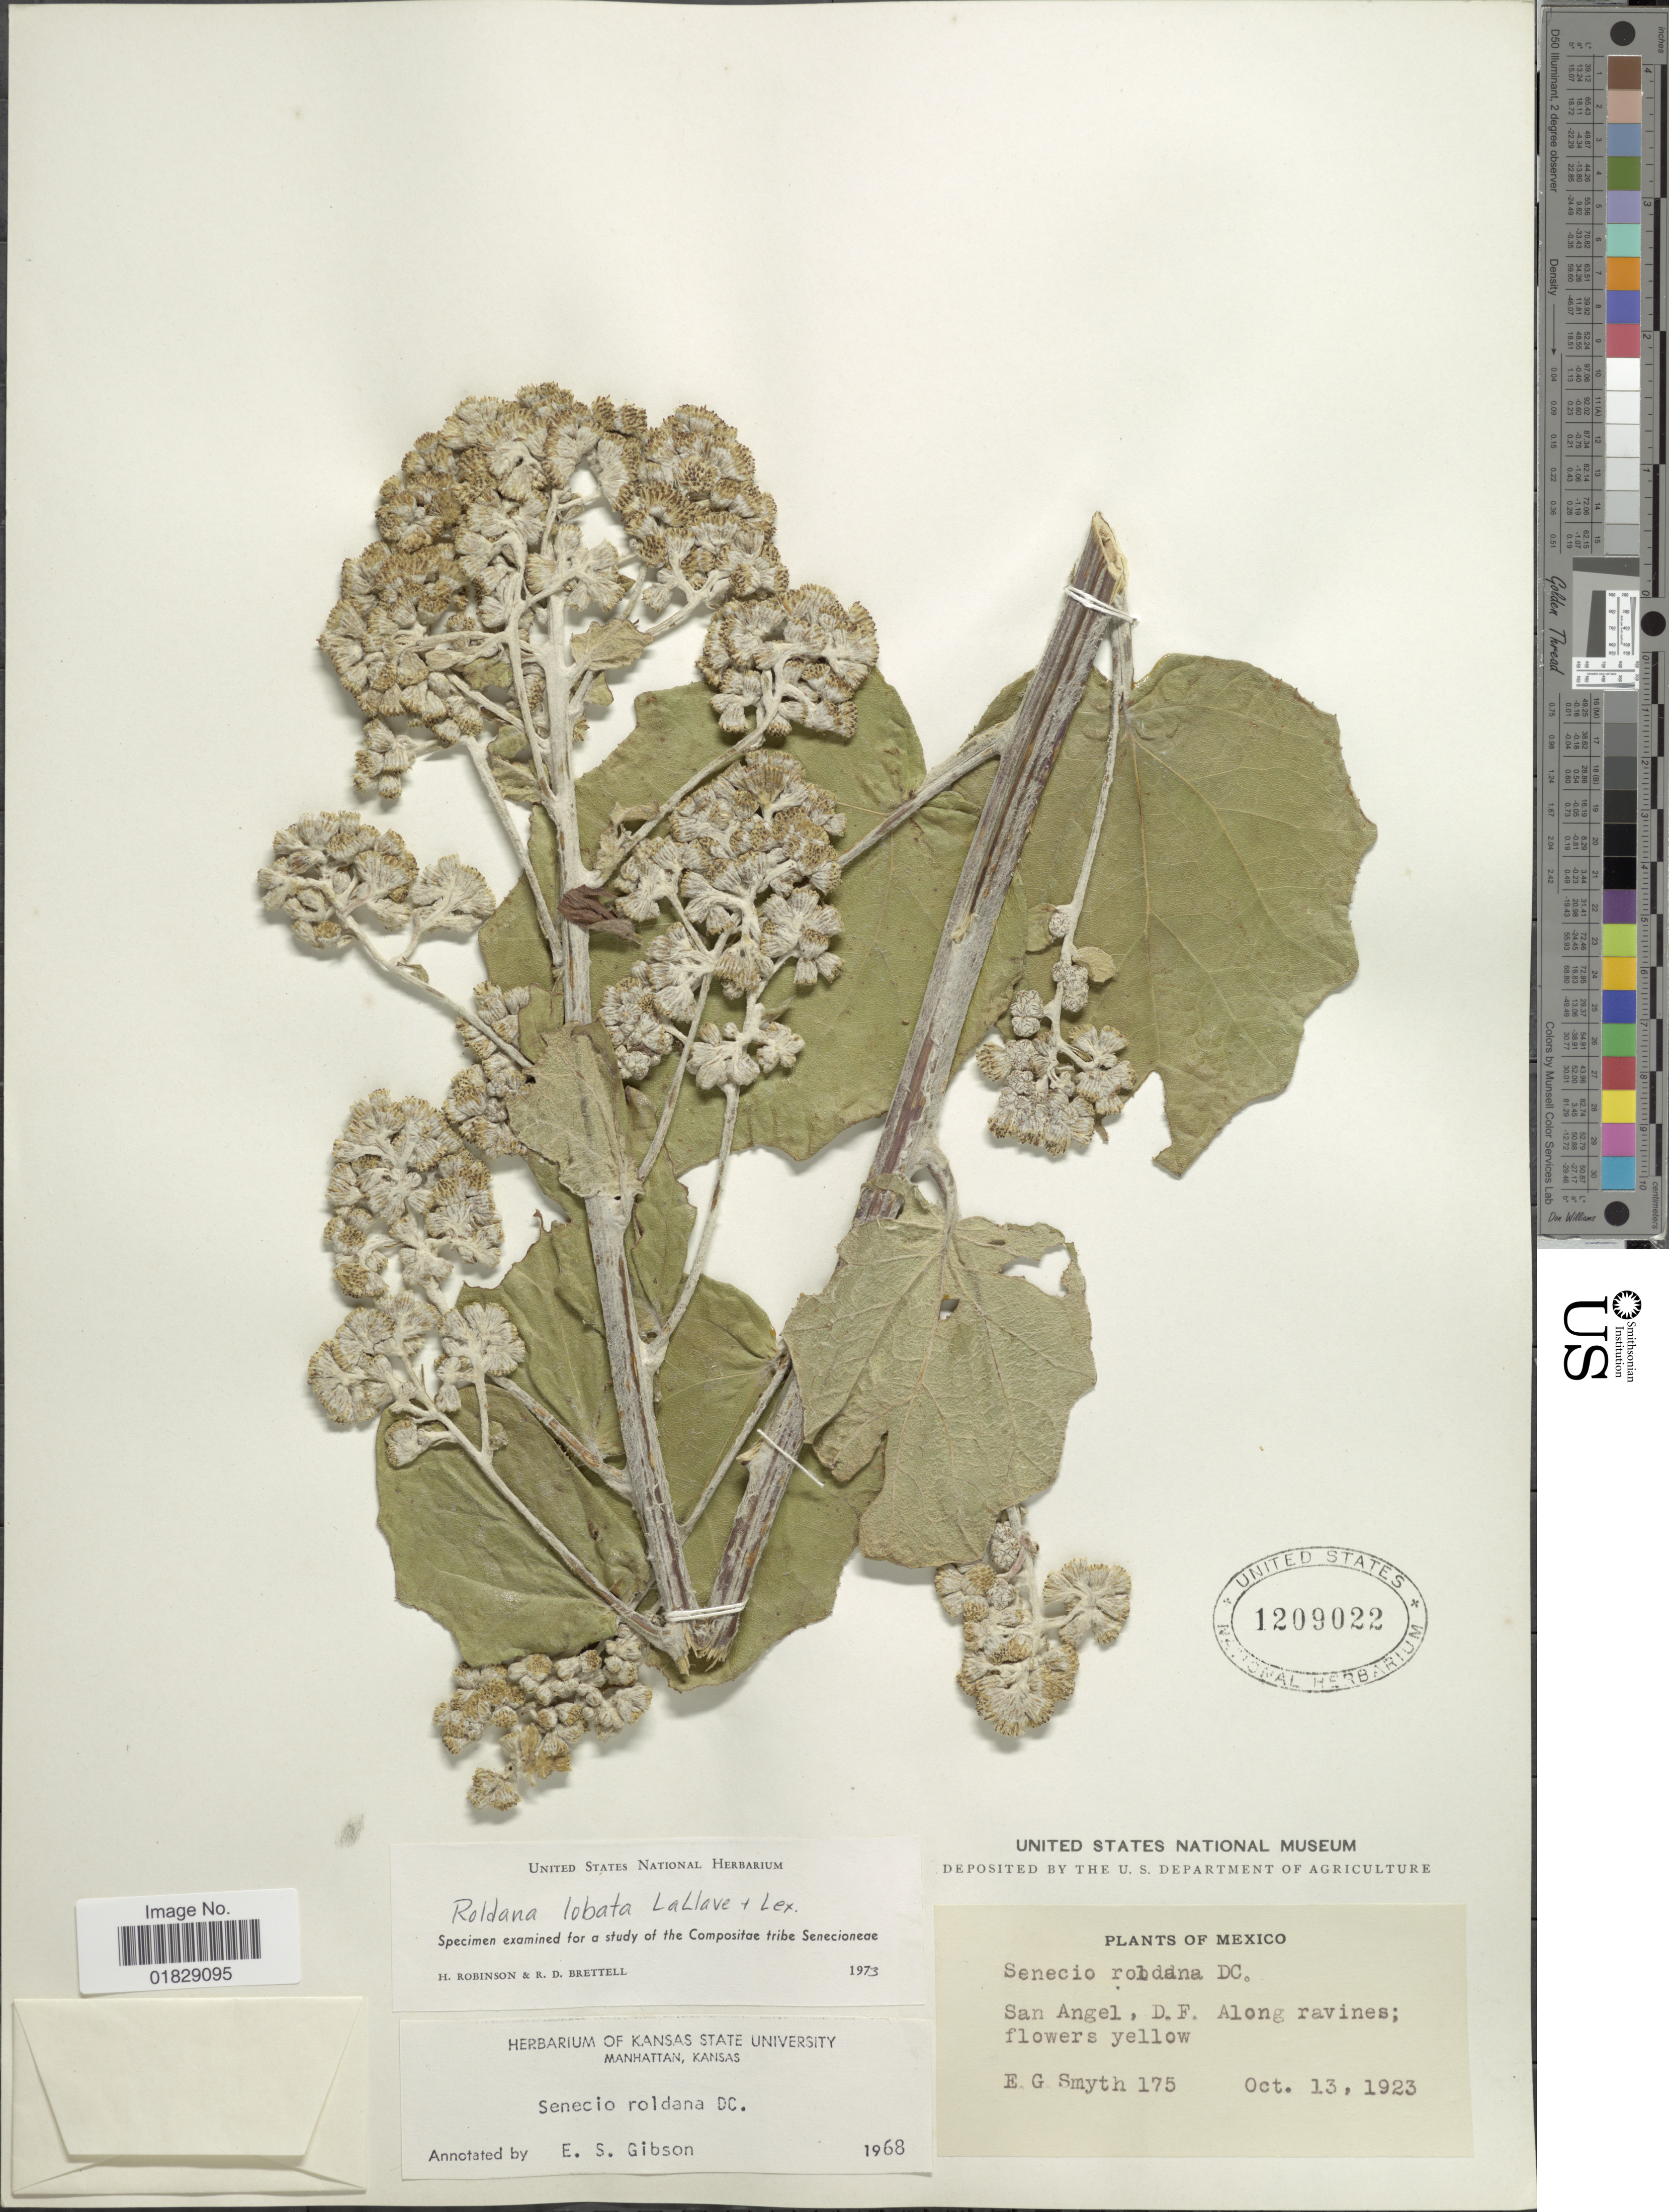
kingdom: Plantae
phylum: Tracheophyta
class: Magnoliopsida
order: Asterales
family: Asteraceae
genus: Roldana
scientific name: Roldana lobata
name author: La Llave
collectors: E. Smyth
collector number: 175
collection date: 1923-10-13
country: Mexico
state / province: Distrito Federal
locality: San Angel, D.F. Along ravines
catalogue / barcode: US 1209022